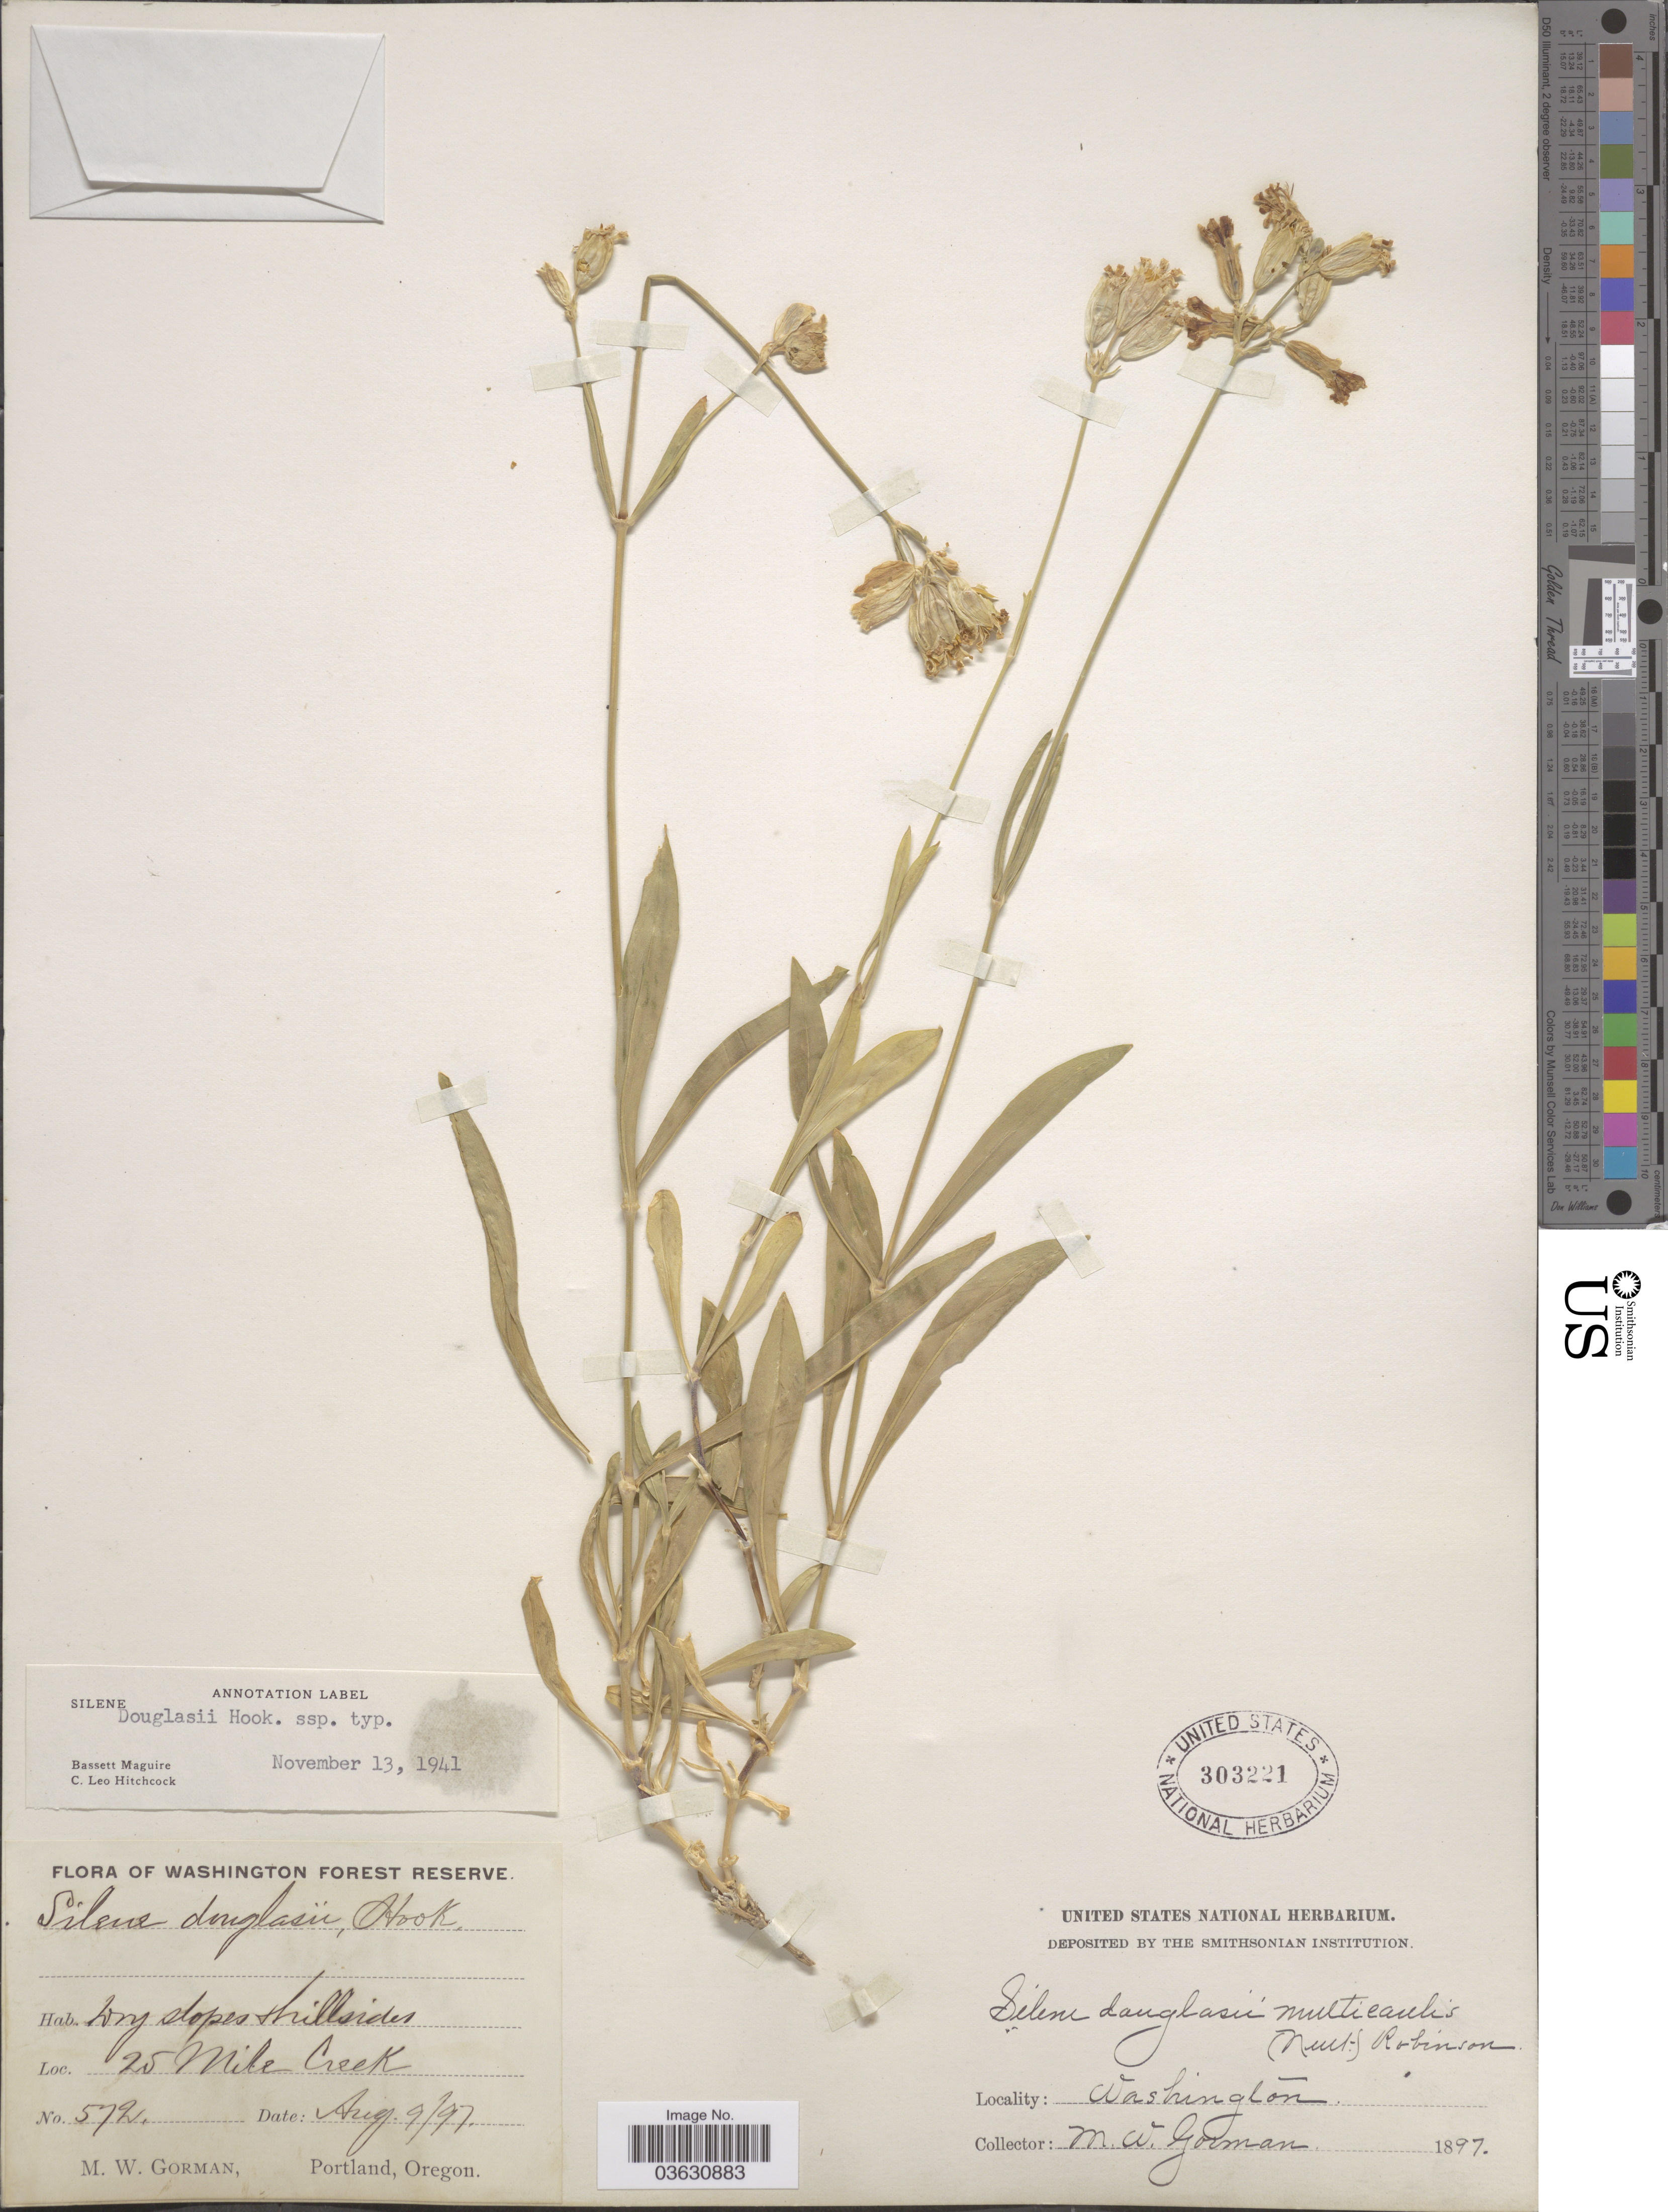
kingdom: Plantae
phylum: Tracheophyta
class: Magnoliopsida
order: Caryophyllales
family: Caryophyllaceae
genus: Silene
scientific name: Silene douglasii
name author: Hook.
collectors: M. W. Gorman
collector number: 572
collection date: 1897-08-09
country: United States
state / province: Washington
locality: Washington Forest Reserve. Dry slopes hillsides. 25 Mile Creek.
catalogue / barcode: US 303221